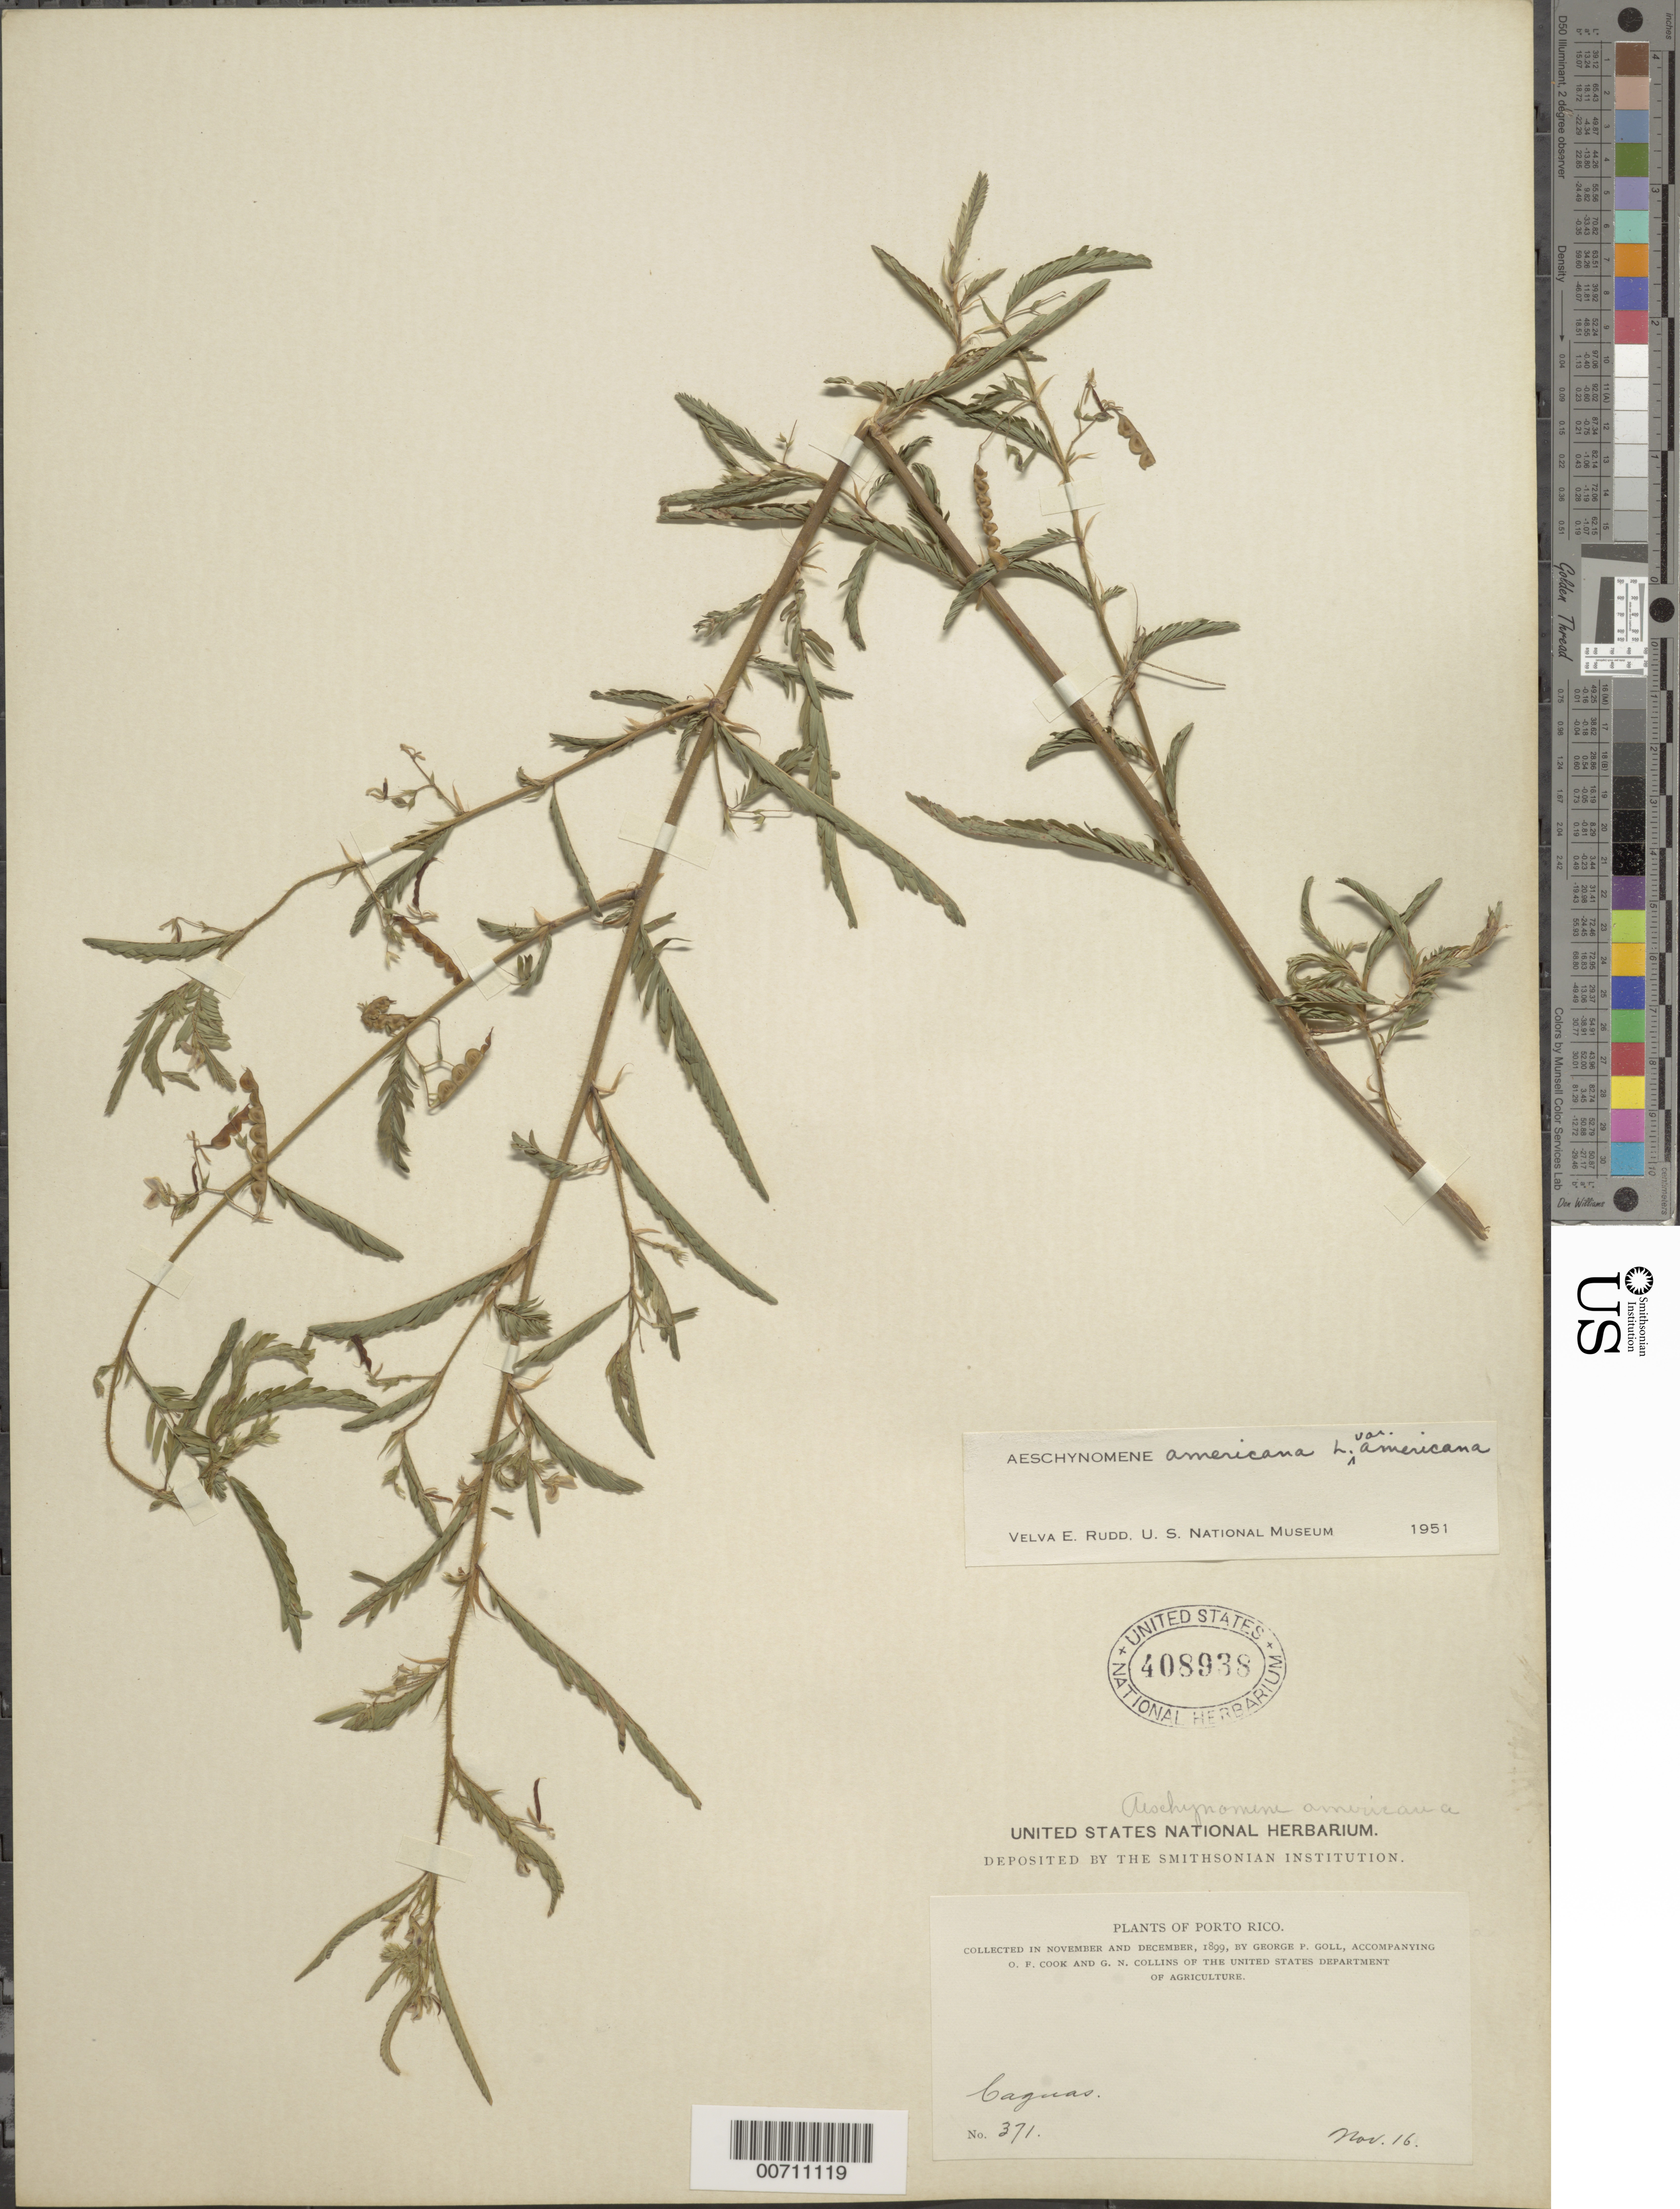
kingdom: Plantae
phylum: Tracheophyta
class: Magnoliopsida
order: Fabales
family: Fabaceae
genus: Aeschynomene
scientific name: Aeschynomene americana var. americana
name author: L.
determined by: Rudd, V. E.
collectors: G. Goll, O. F. Cook & G. Collins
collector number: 371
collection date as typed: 16 Nov 1899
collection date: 1899-11-16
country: Puerto Rico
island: Greater Antilles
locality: Caguas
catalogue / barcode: US 408938